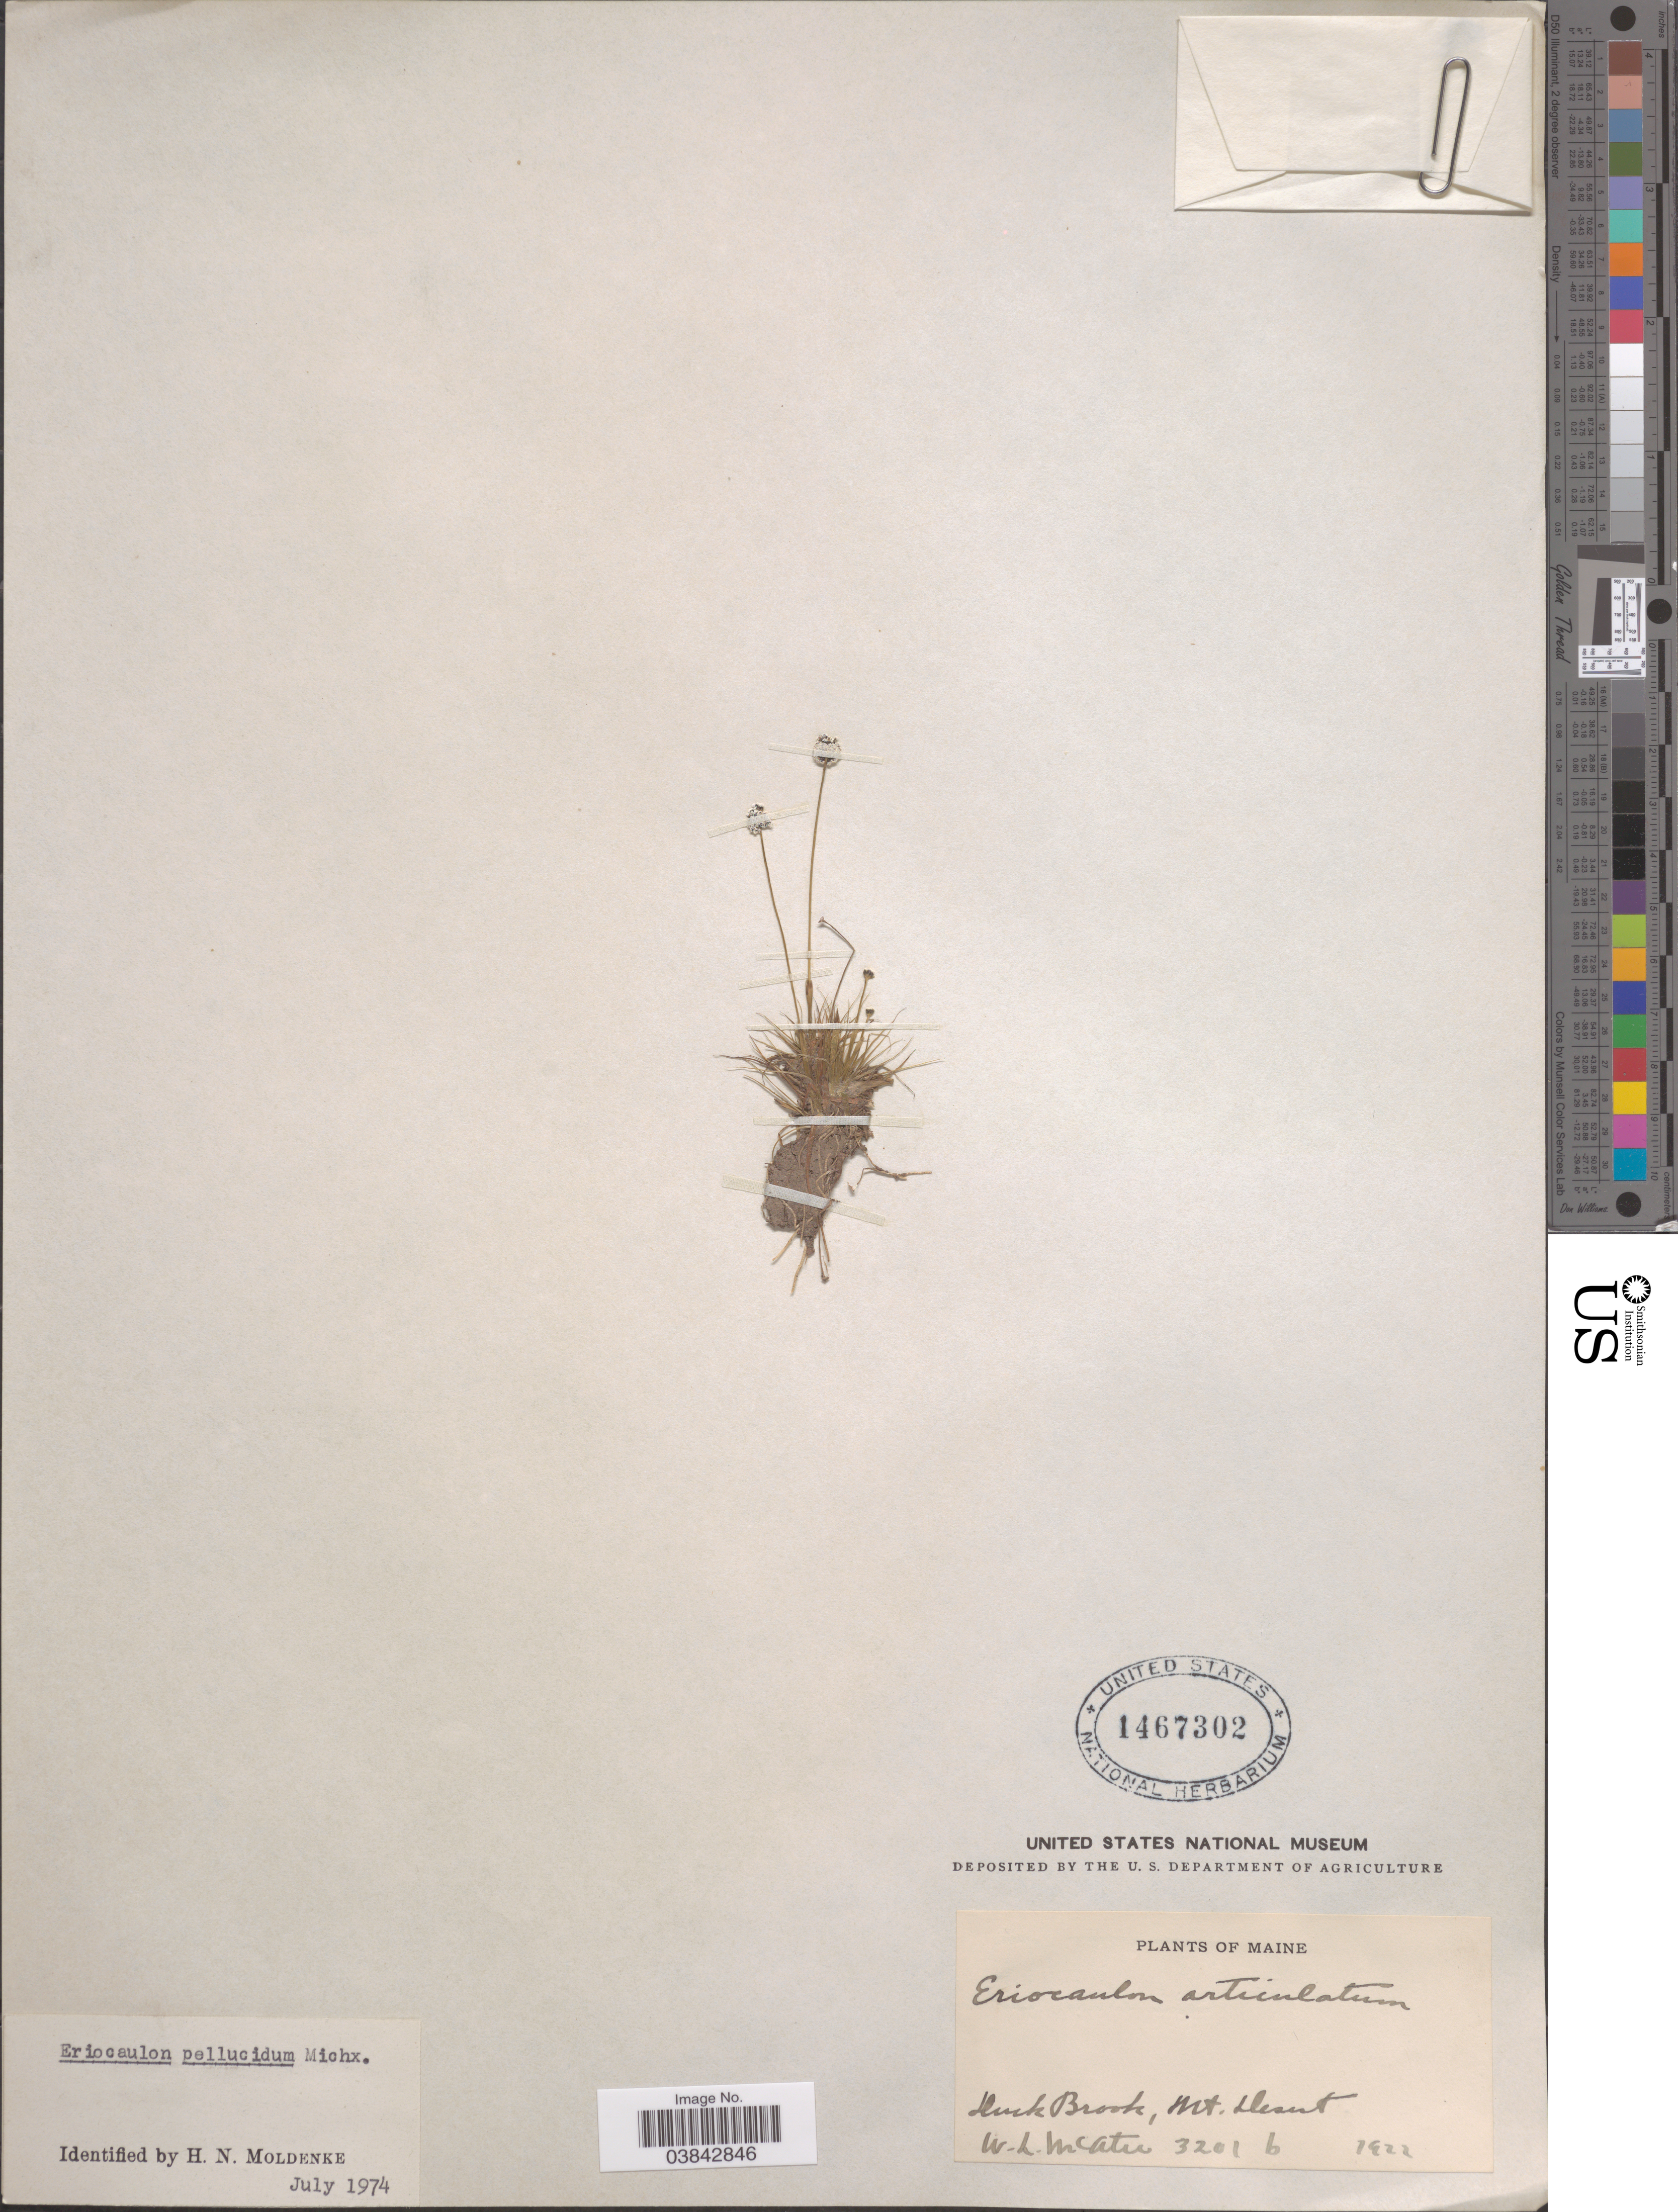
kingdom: Plantae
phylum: Tracheophyta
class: Liliopsida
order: Poales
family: Eriocaulaceae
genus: Eriocaulon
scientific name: Eriocaulon aquaticum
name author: (Hill) Druce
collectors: W. McAtee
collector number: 3201b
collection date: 1922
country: United States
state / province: Maine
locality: Duck Brook, Mt. Desert.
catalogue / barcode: US 1467302